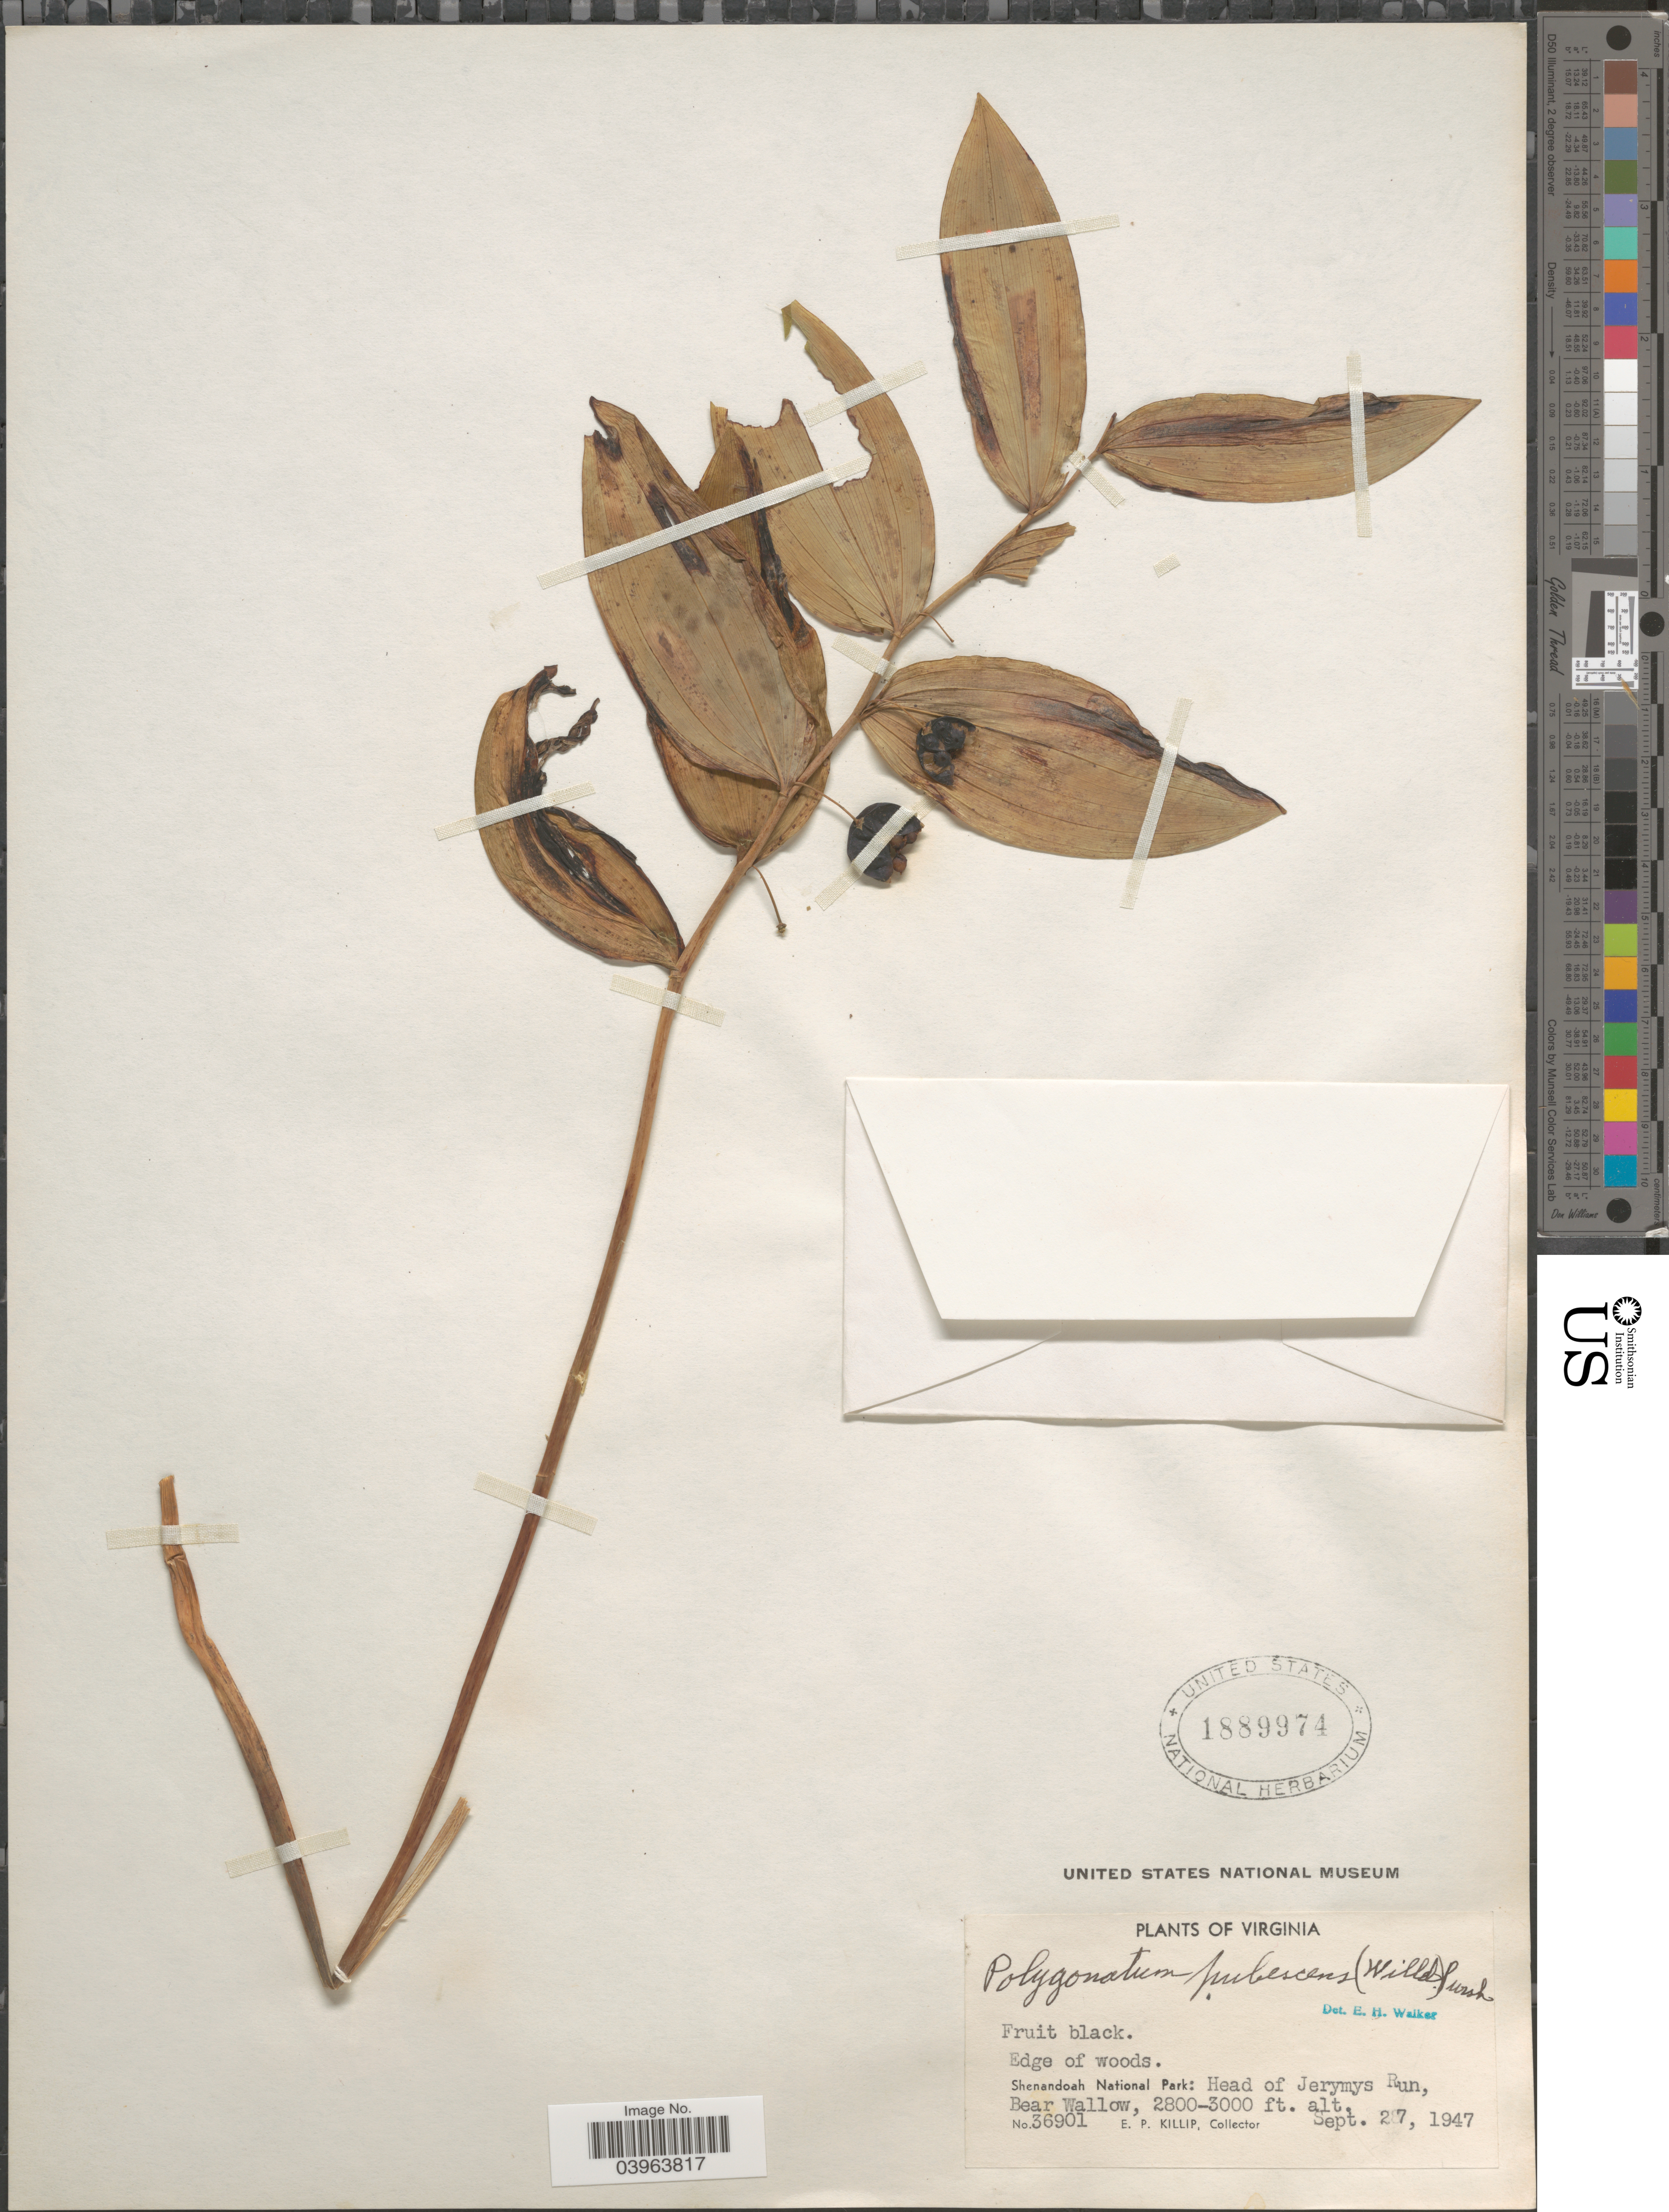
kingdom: Plantae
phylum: Tracheophyta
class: Liliopsida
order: Asparagales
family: Asparagaceae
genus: Polygonatum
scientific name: Polygonatum pubescens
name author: (Willd.) Pursh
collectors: E. P. Killip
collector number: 36901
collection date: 1947-09-27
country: United States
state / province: Virginia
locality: Shenandoah National Park: Head of Jerymys Run, Bear Wallow.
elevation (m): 853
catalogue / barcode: US 1889974